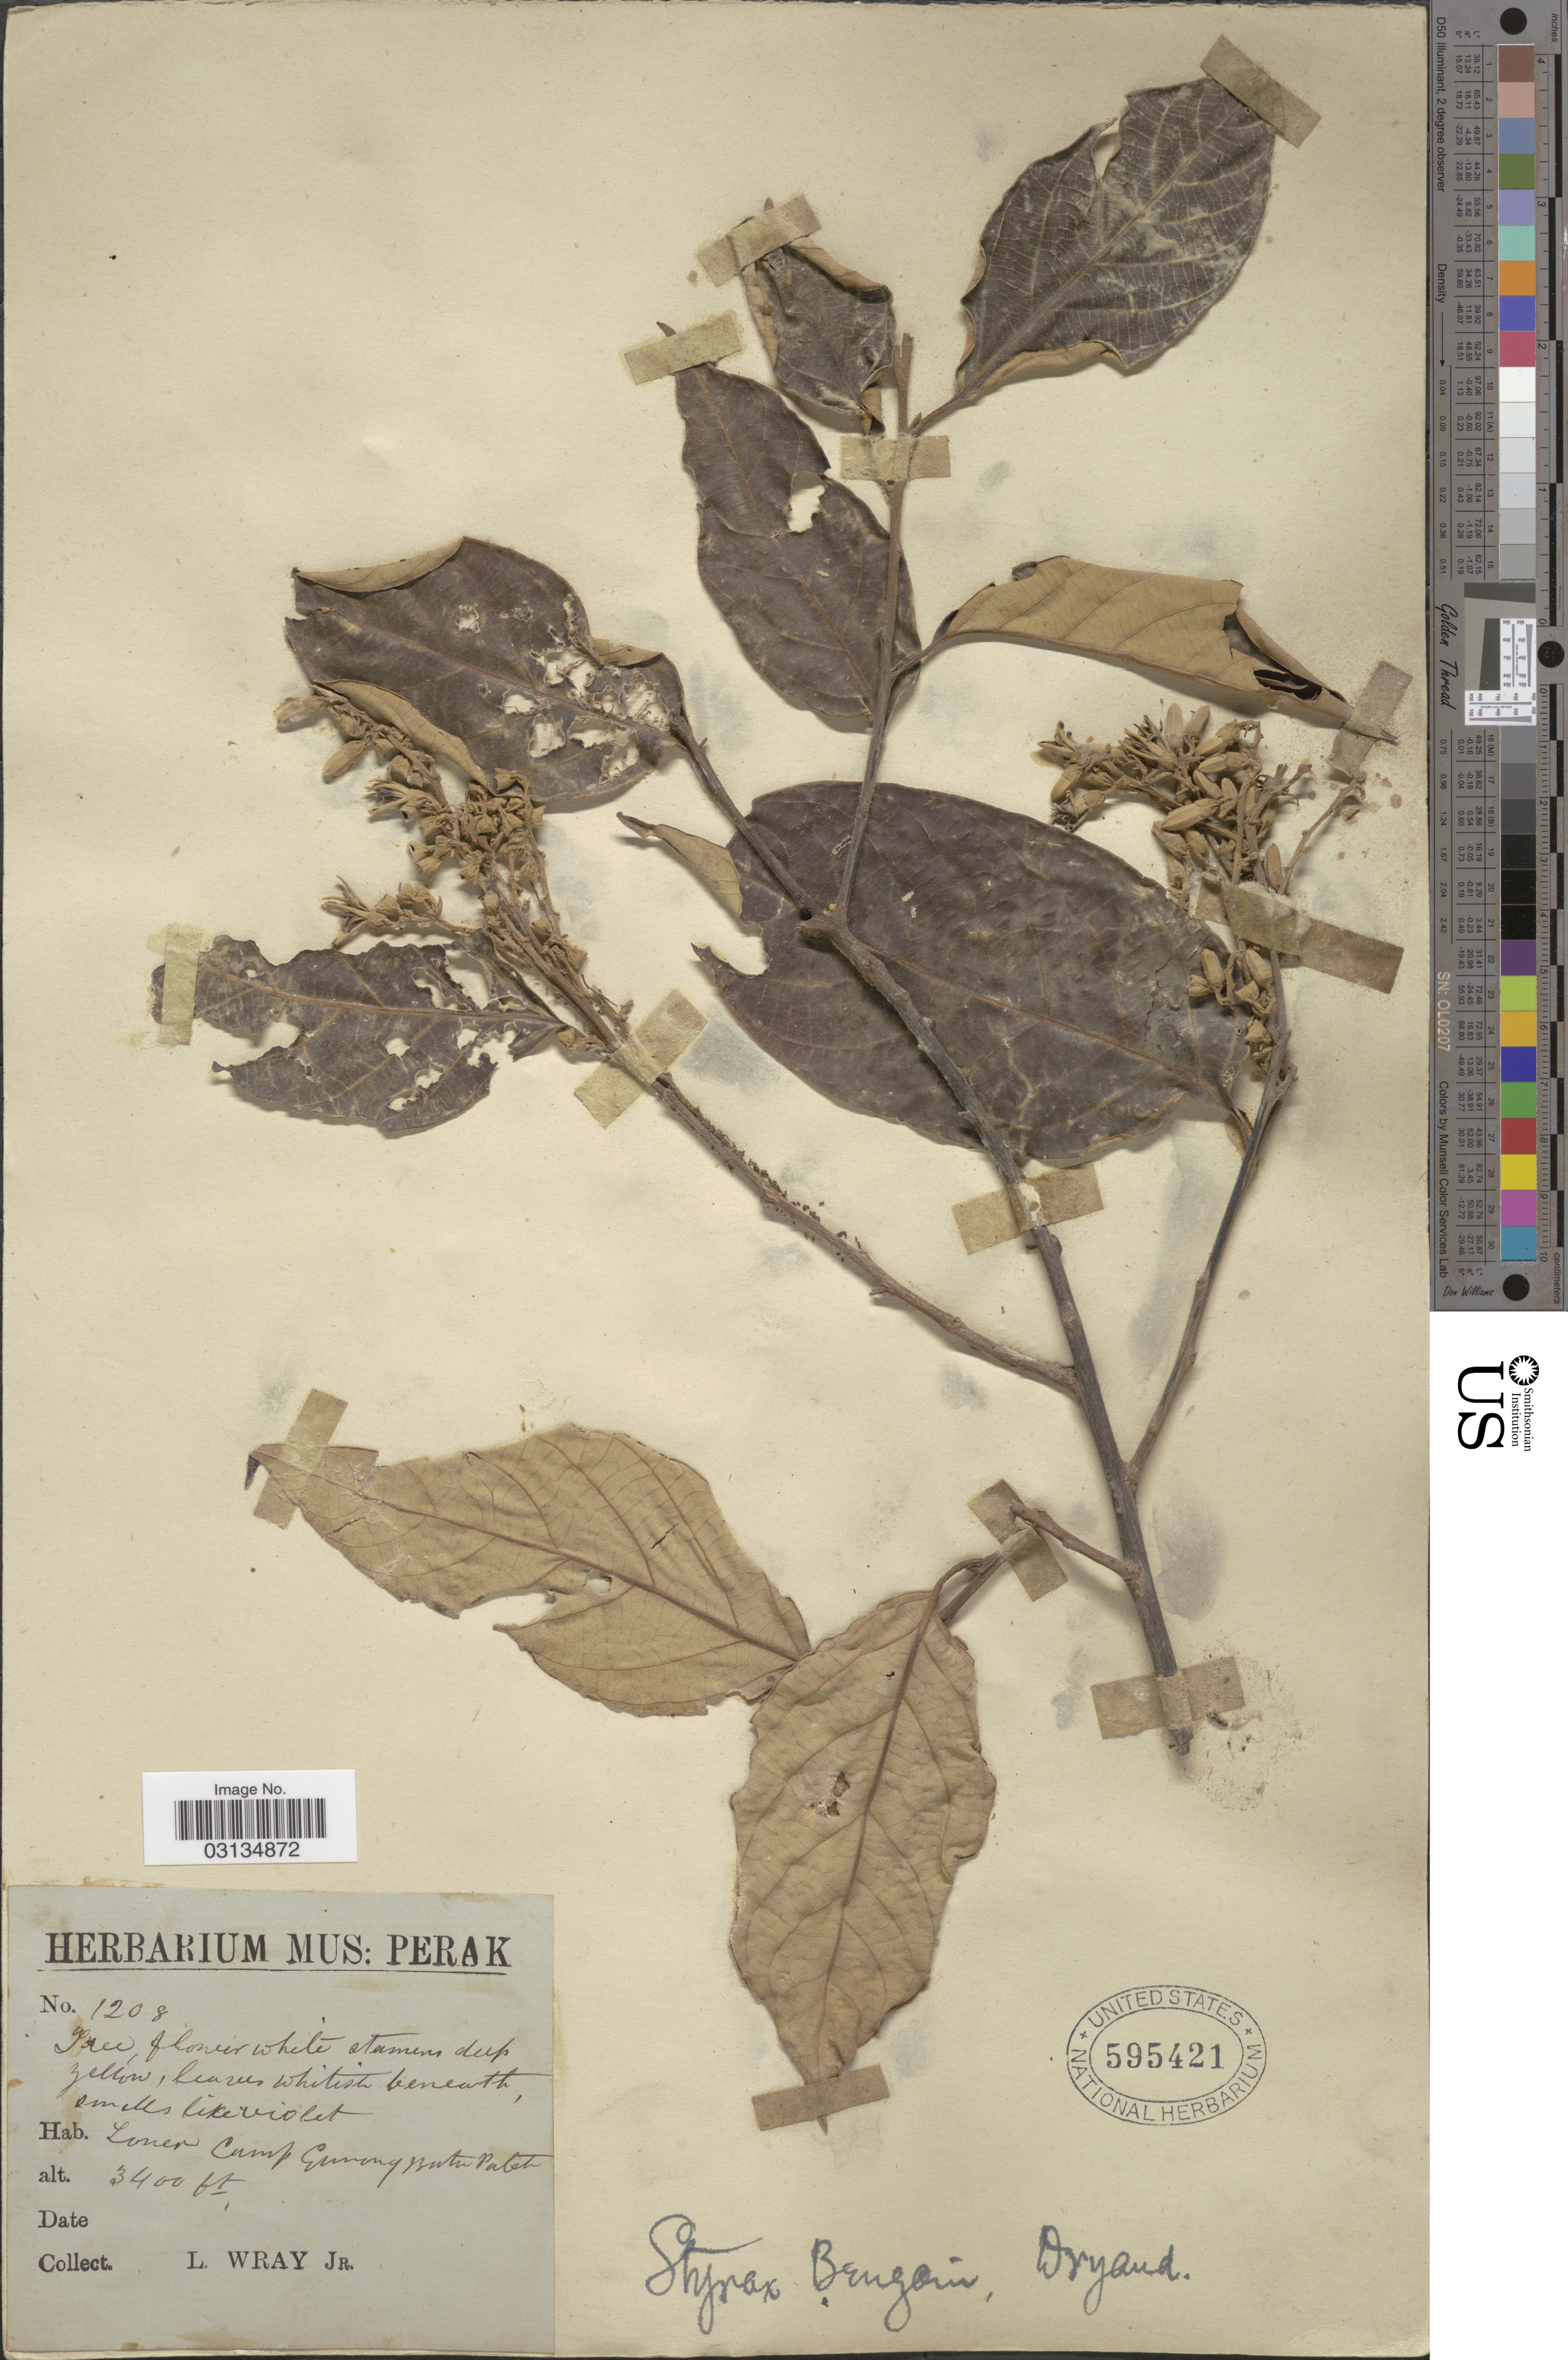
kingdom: Plantae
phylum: Tracheophyta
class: Magnoliopsida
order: Ericales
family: Styracaceae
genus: Styrax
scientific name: Styrax benzoin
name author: Dryand.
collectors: L. Wray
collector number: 1208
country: Malaysia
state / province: Perak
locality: Lower Camp Gunong Batu Puteh.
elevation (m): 1036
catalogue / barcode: US 595421